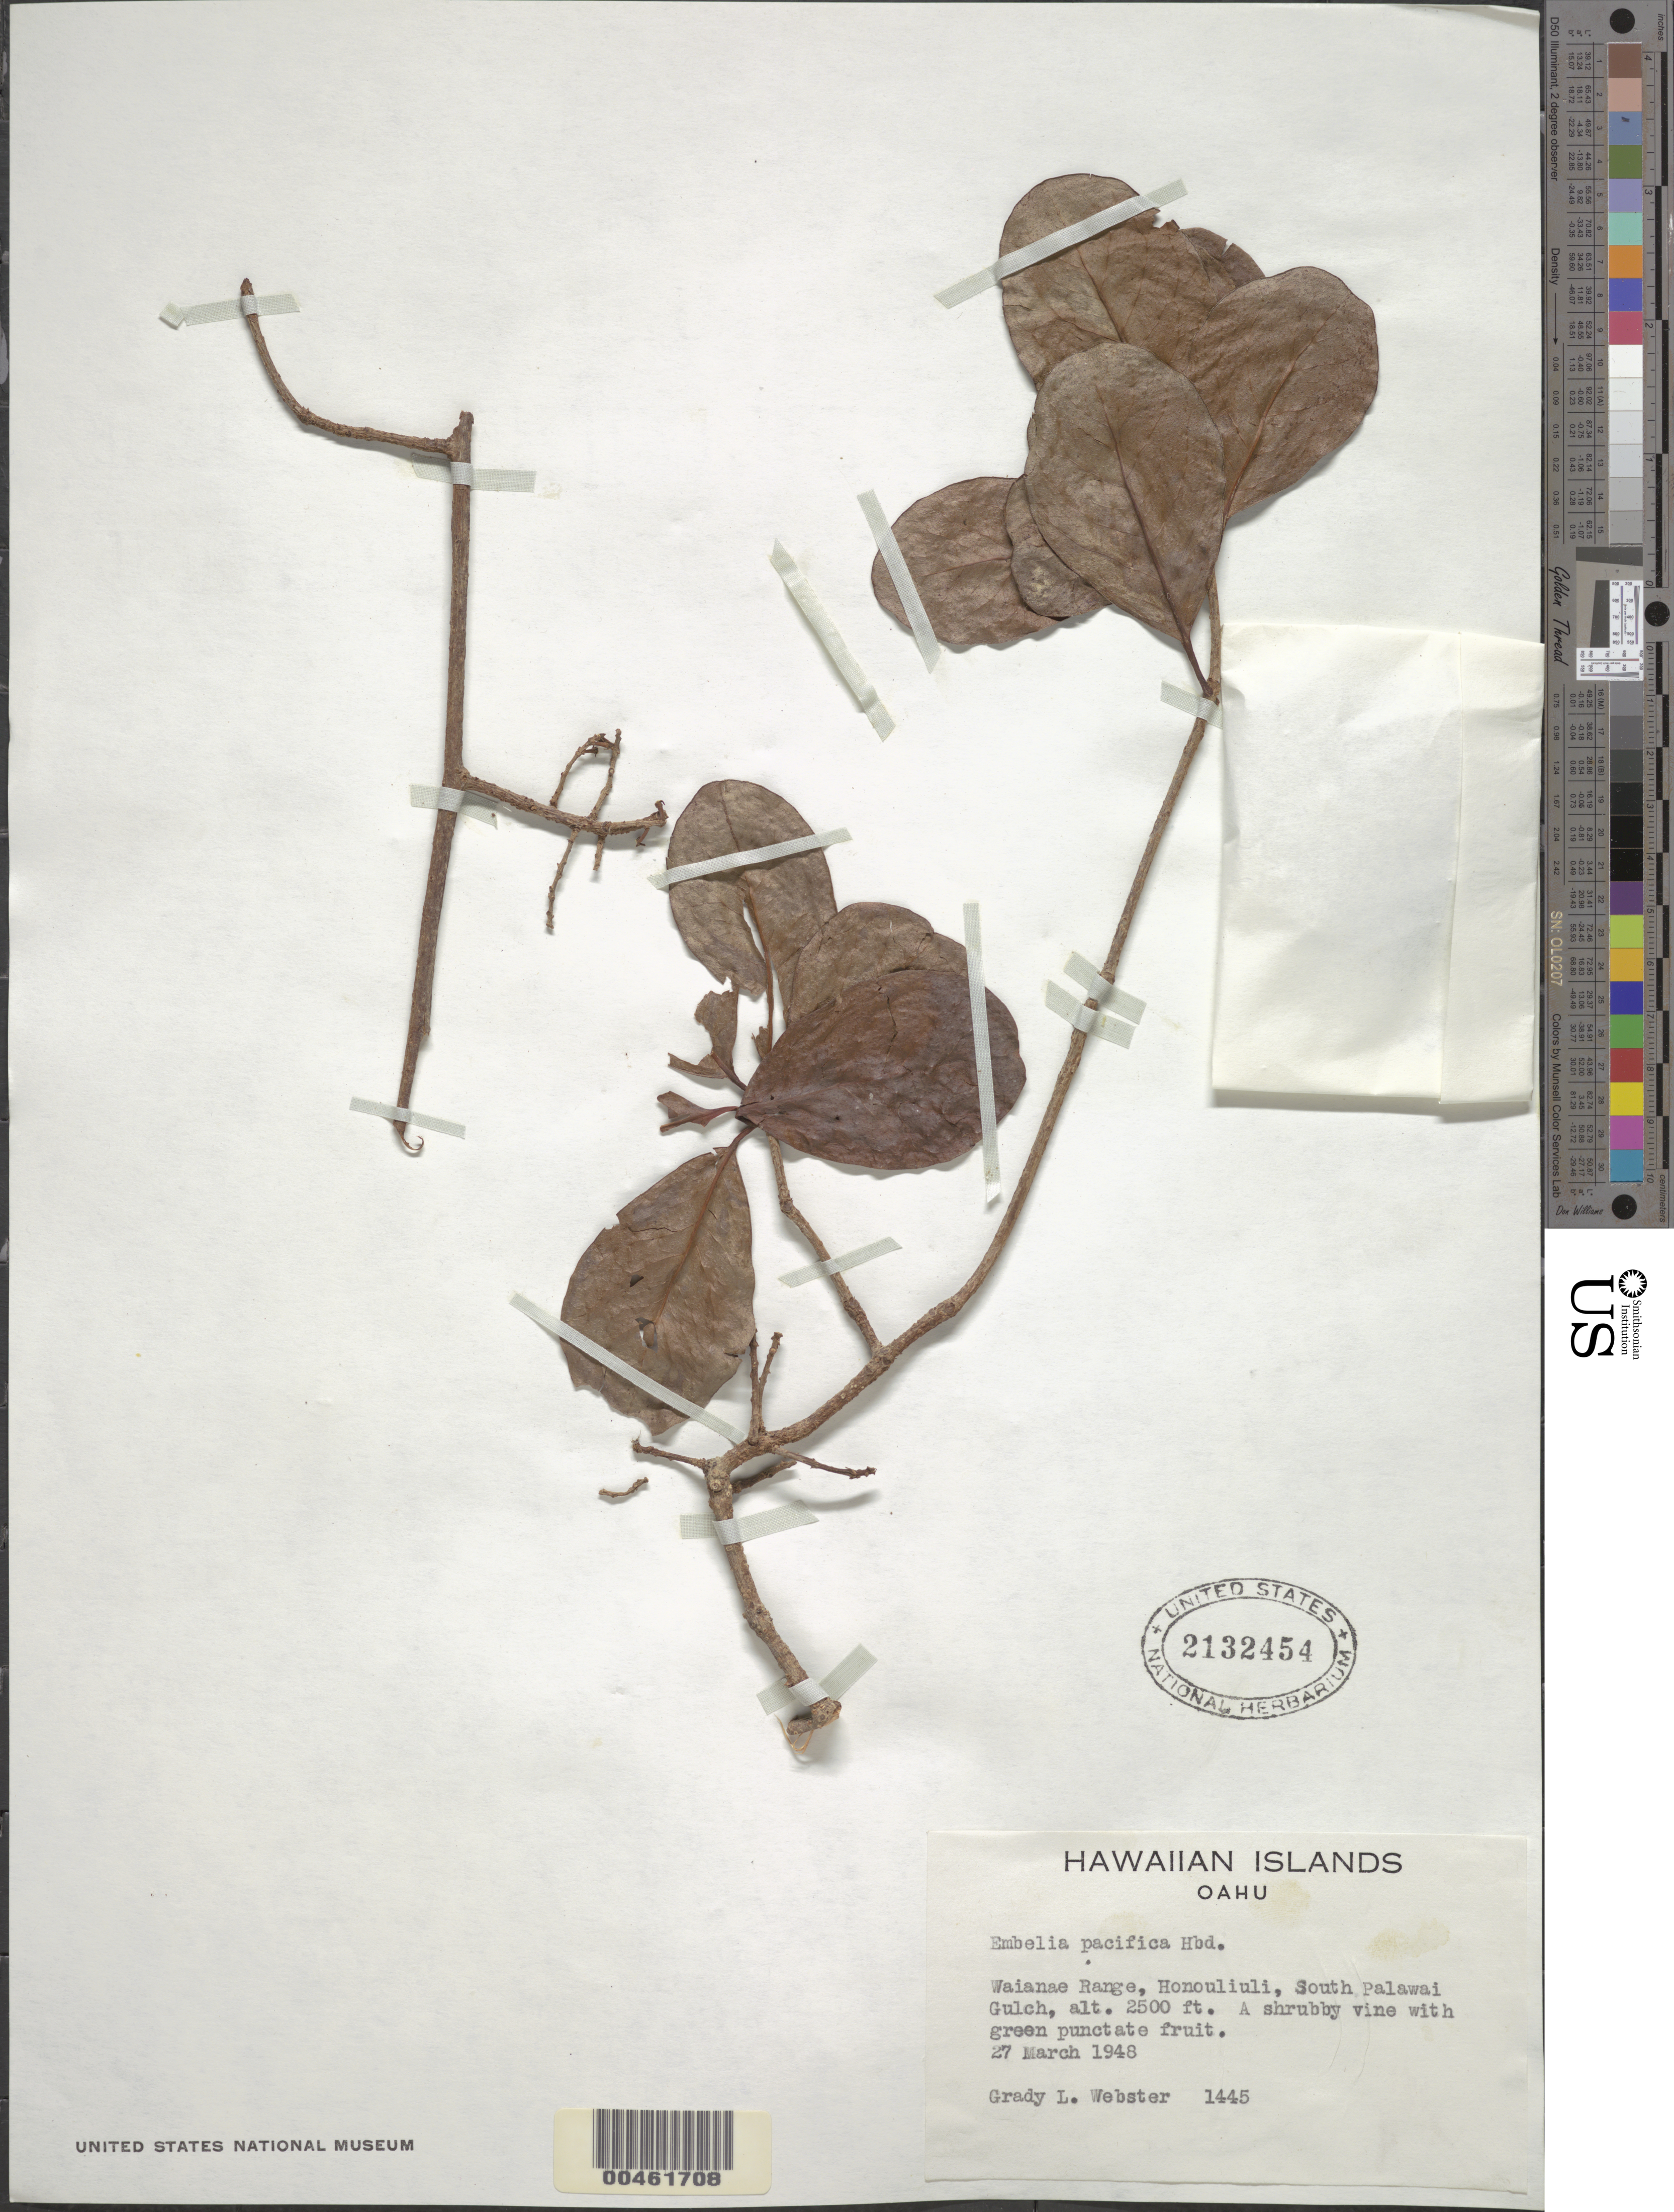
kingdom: Plantae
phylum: Tracheophyta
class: Magnoliopsida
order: Ericales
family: Primulaceae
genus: Embelia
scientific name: Embelia pacifica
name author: Hillebr.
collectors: G. L. Webster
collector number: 1445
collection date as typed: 27 Mar 1948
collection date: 1948-03-27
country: United States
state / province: Hawaii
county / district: Honolulu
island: Oahu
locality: Waianae Range, Honouliuli, South Palawai Gulch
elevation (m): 762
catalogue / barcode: US 2132454